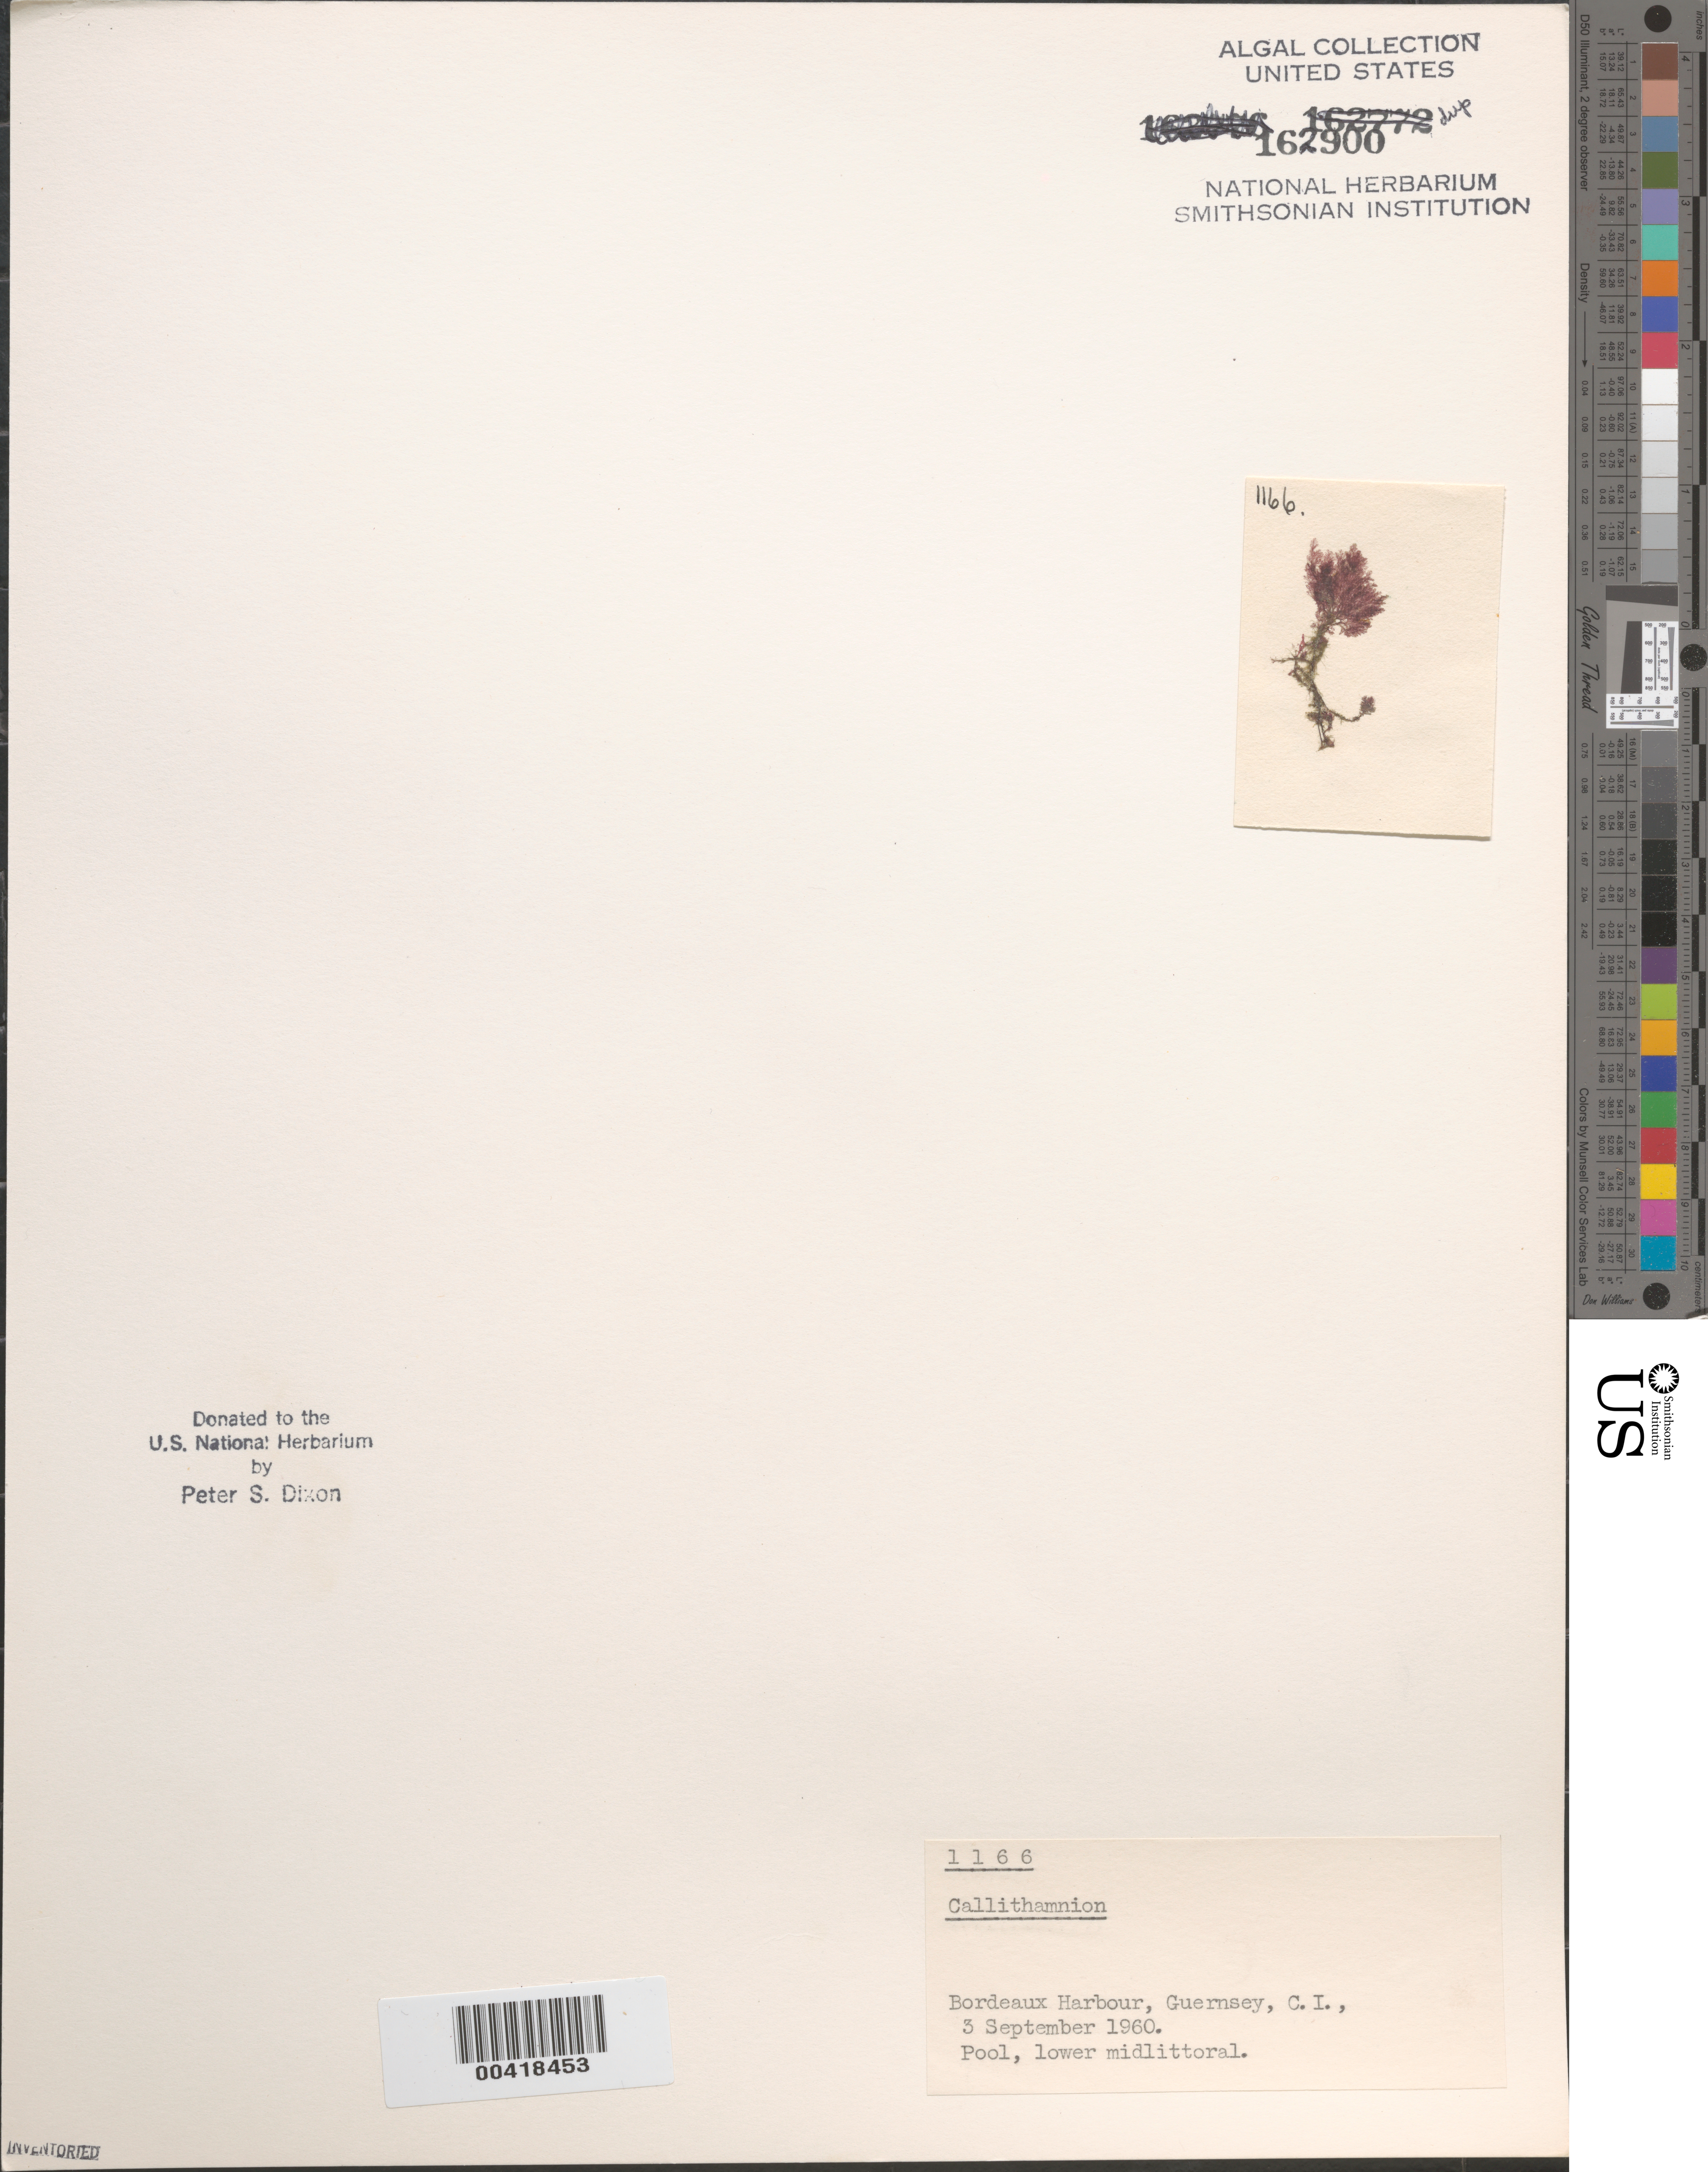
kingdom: Plantae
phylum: Rhodophyta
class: Florideophyceae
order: Ceramiales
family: Callithamniaceae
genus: Callithamnion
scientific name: Callithamnion sp.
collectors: P. S. Dixon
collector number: PSD 1166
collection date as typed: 03 Sep 1960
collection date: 1960-09-03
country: United Kingdom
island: Guernsey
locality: Bordeaux Harbour. Bailiwick of Guernsey.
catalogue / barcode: US 162900